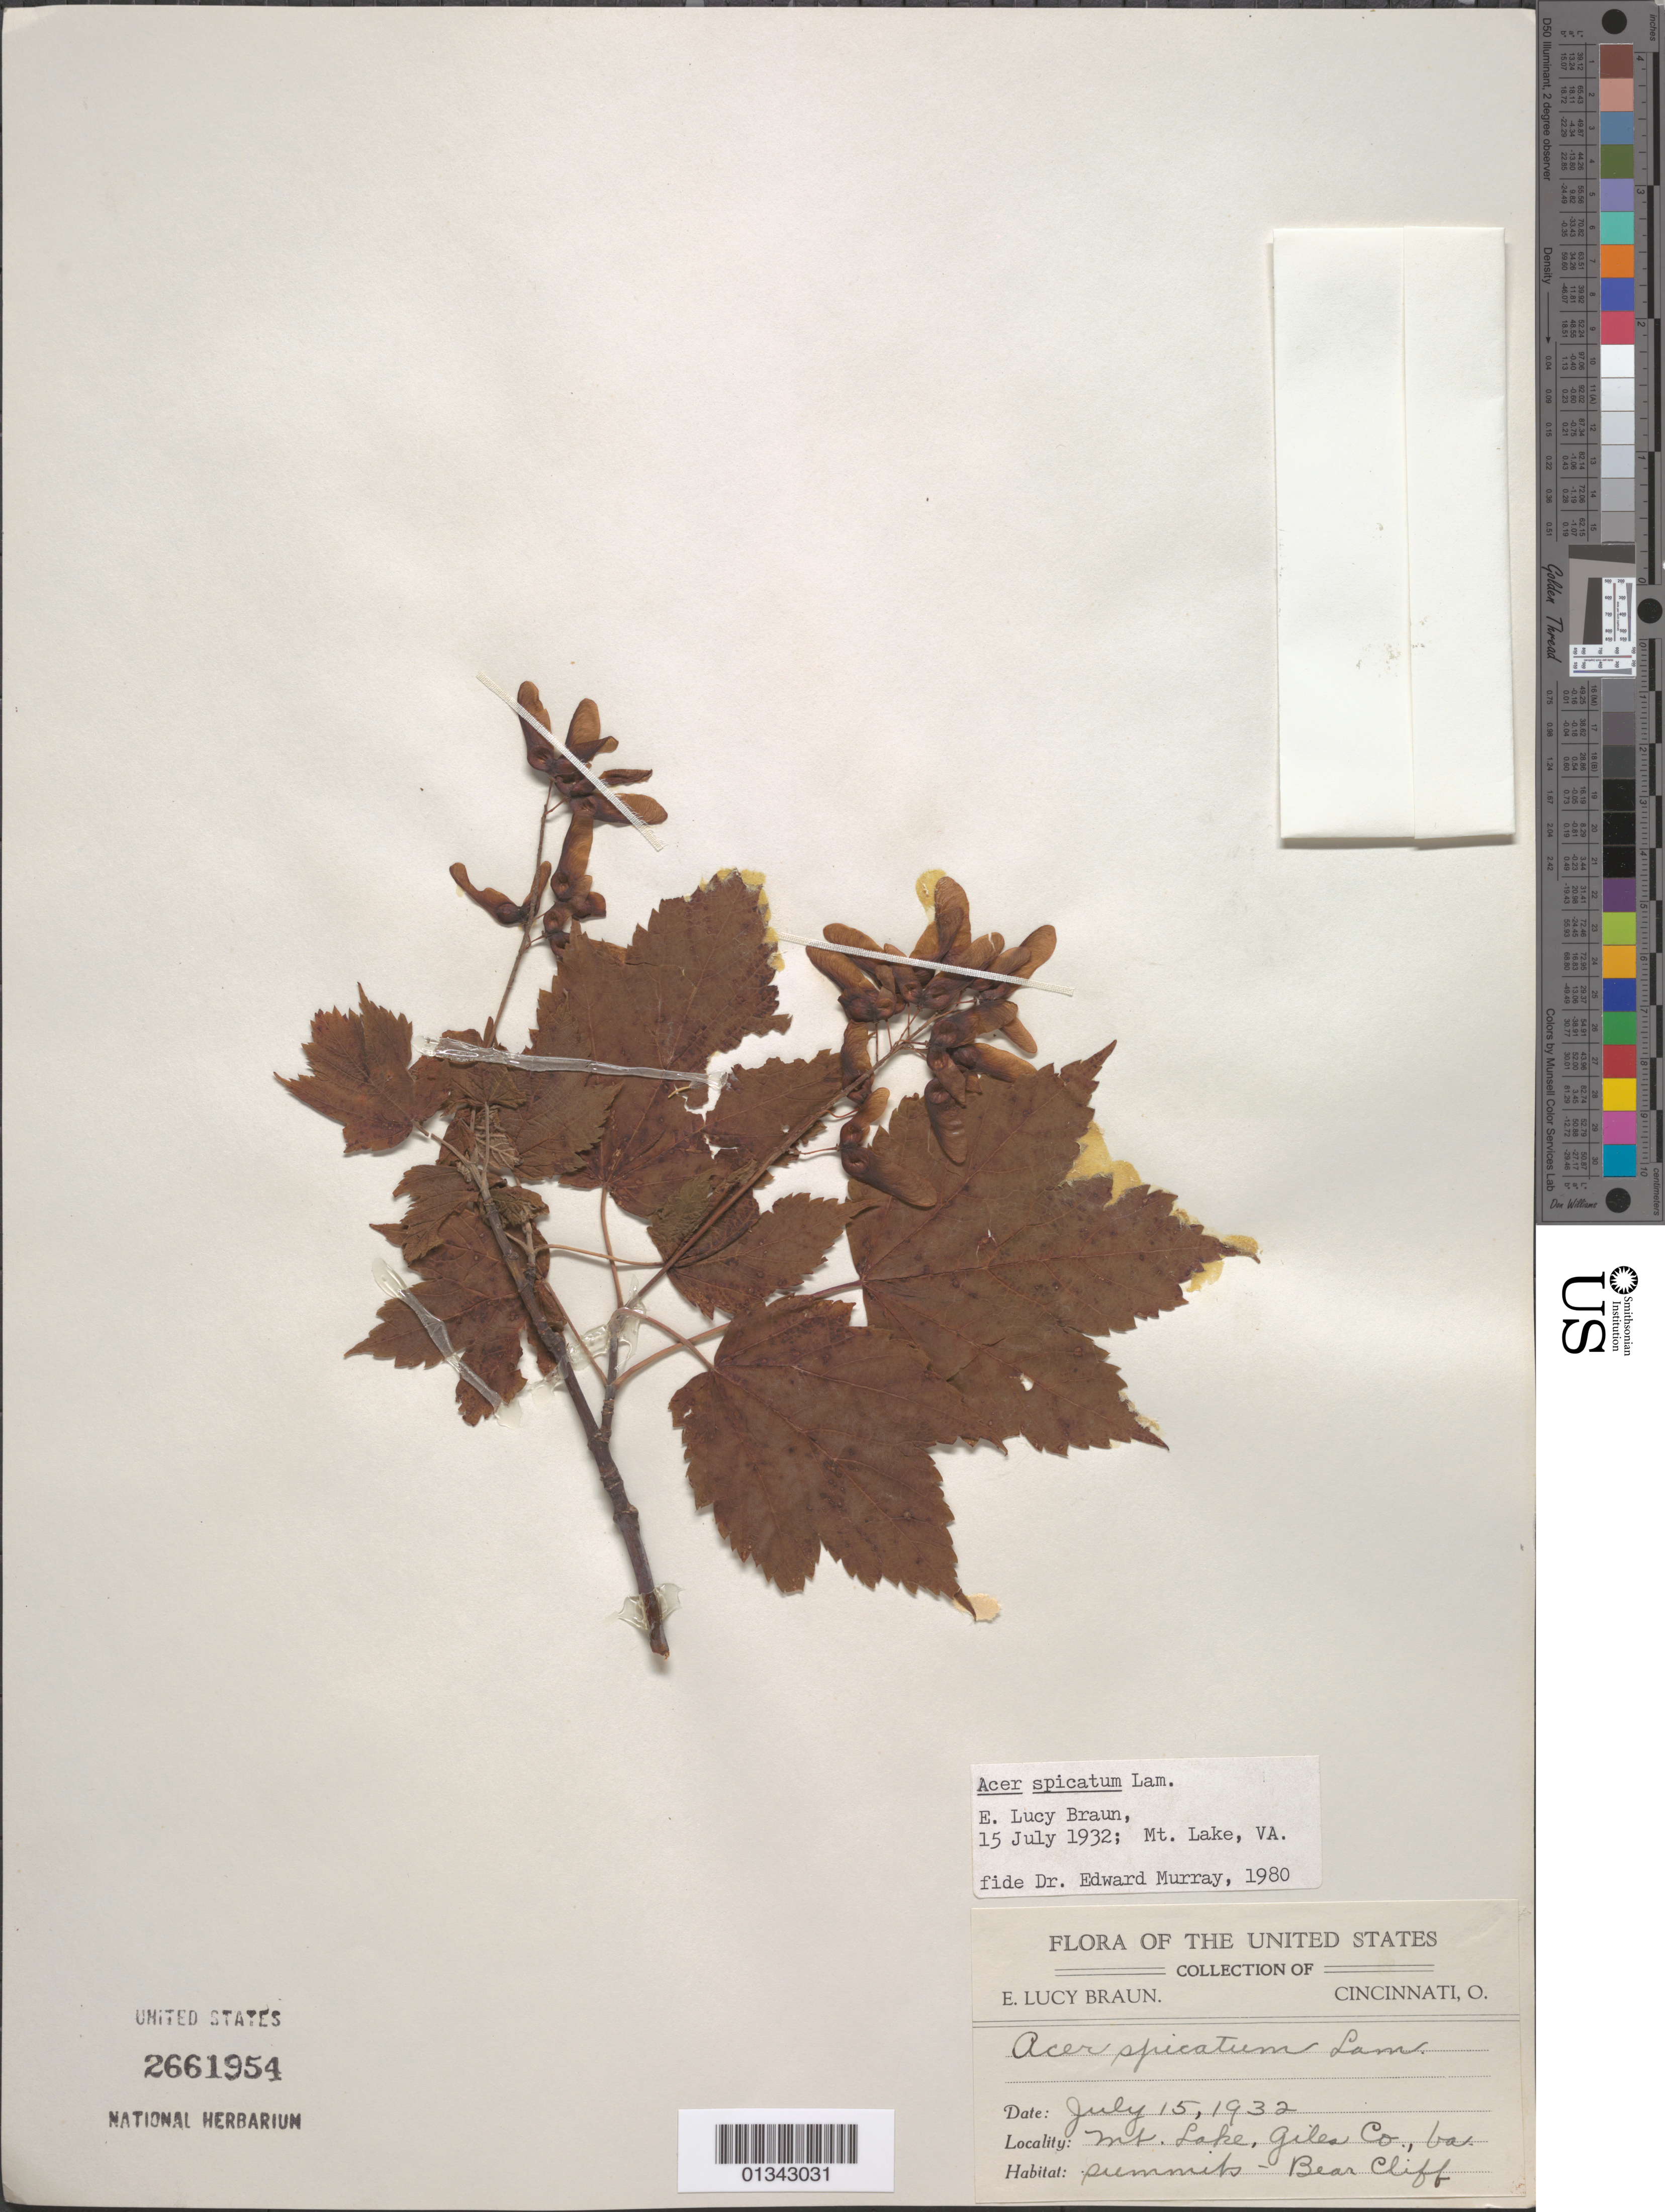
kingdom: Plantae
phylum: Tracheophyta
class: Magnoliopsida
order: Sapindales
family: Sapindaceae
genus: Acer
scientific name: Acer spicatum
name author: Lam.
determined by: Murray, Edward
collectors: E. L. Braun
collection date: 1932-07-15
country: United States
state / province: Virginia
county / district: Giles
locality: Giles County, Mt. Lake, Bear Cliff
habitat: Summits - Bear Cliff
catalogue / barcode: US 2661954